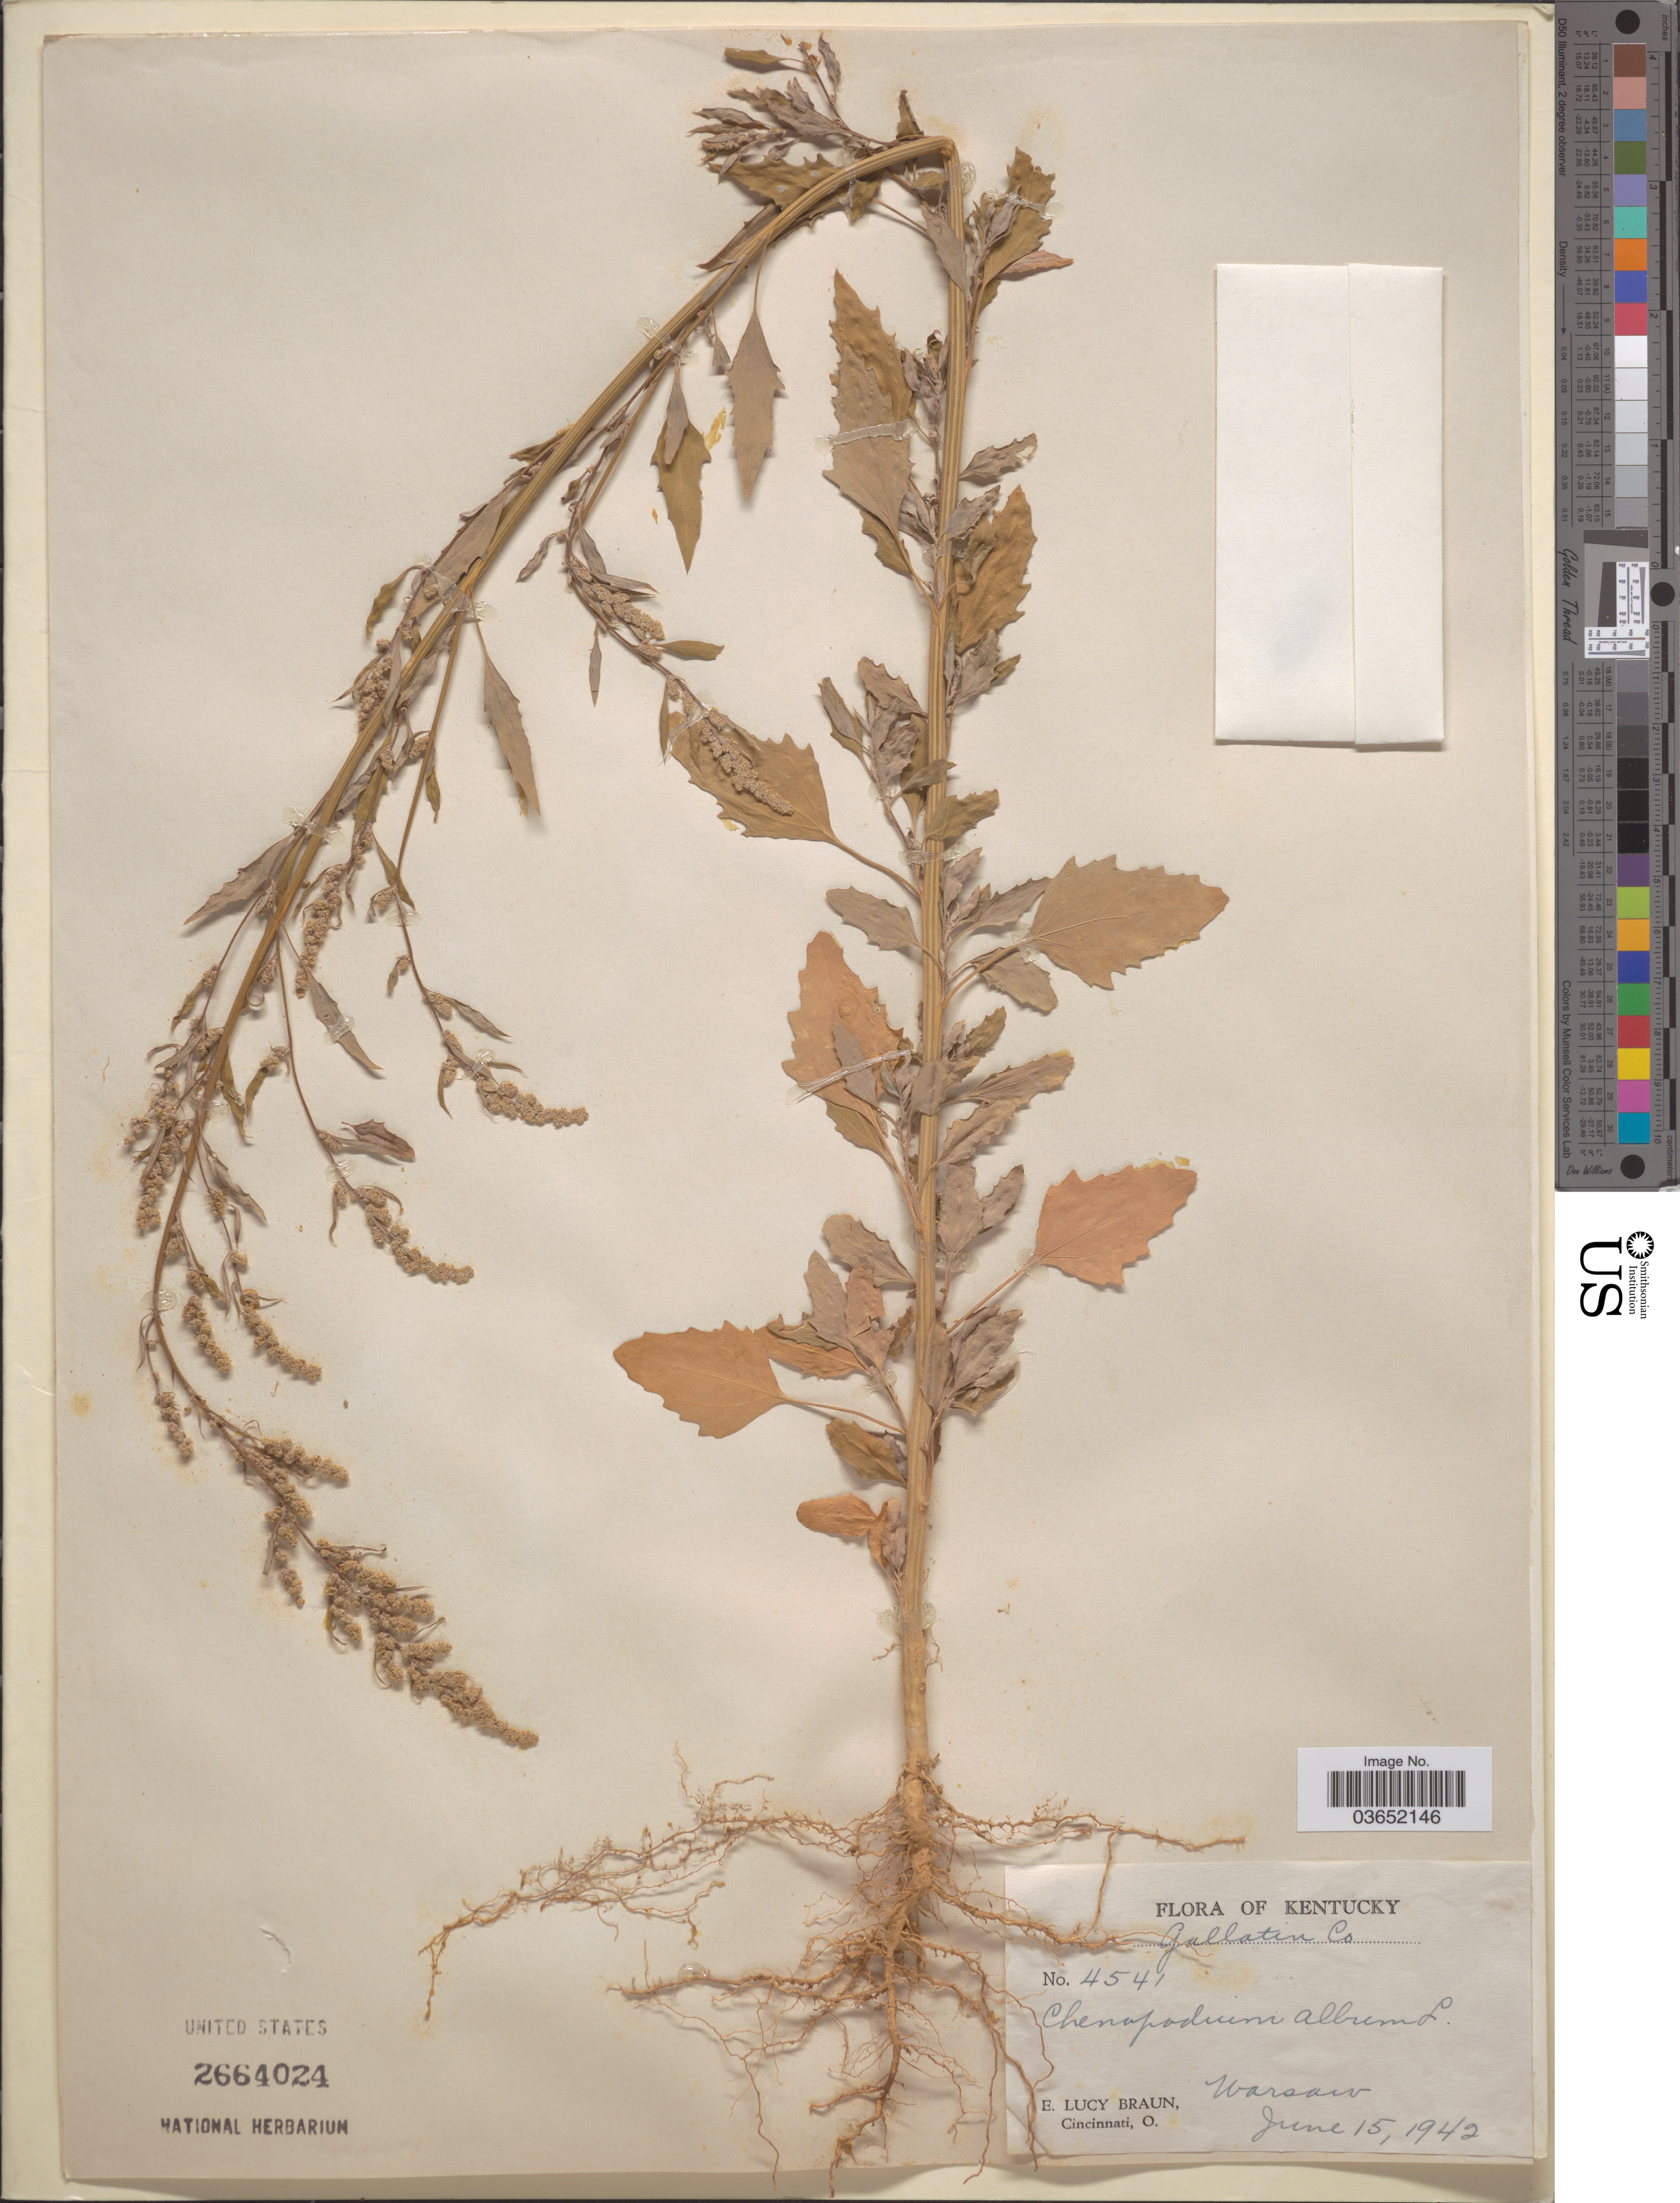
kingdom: Plantae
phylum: Tracheophyta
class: Magnoliopsida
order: Caryophyllales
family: Amaranthaceae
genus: Chenopodium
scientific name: Chenopodium album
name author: L.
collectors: E. L. Braun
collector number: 4541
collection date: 1942-06-15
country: United States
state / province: Kentucky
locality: Gallatin Co. Warsaw.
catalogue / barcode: US 2664024